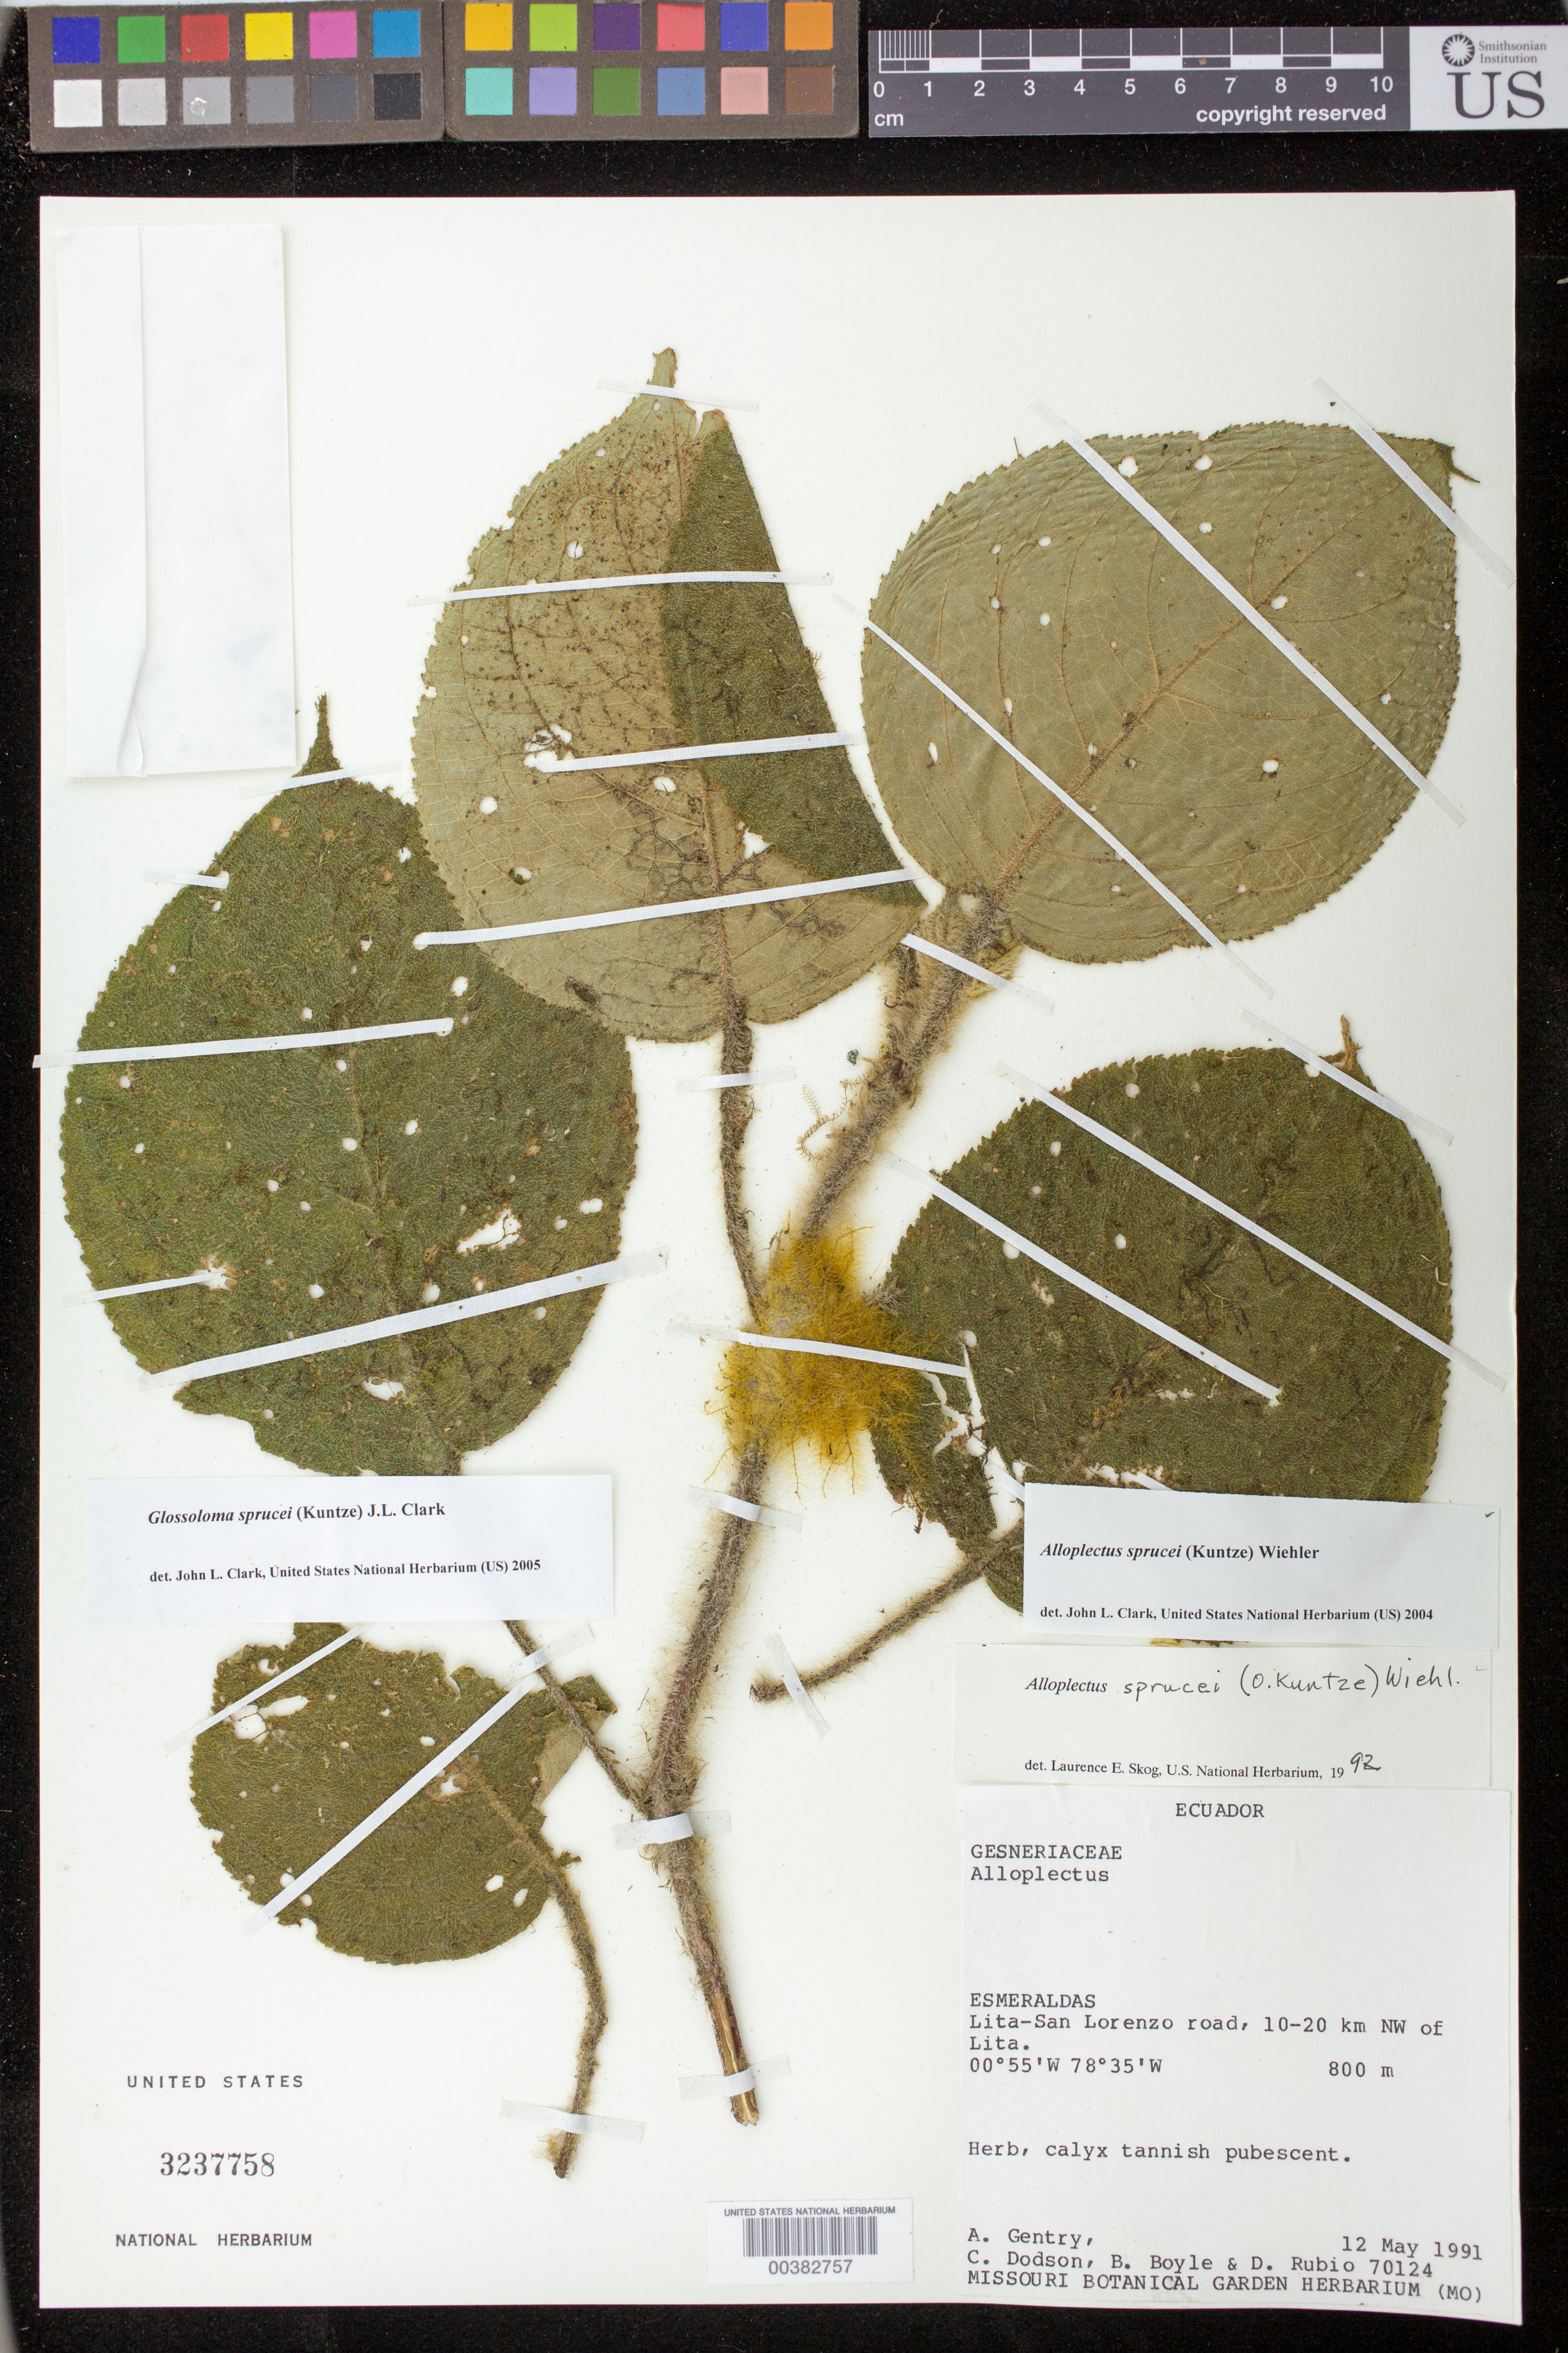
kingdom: Plantae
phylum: Tracheophyta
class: Magnoliopsida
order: Lamiales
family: Gesneriaceae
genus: Glossoloma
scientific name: Glossoloma sprucei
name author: (Kuntze) J.L. Clark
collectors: A. H. Gentry, B. Boyle & D. Rubio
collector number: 70124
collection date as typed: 12 May 1990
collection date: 1990-05-12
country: Ecuador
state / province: Esmeraldas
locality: Lita-San Lorenzo road, 10-20 km NW of Lita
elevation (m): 800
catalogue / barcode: US 3237758